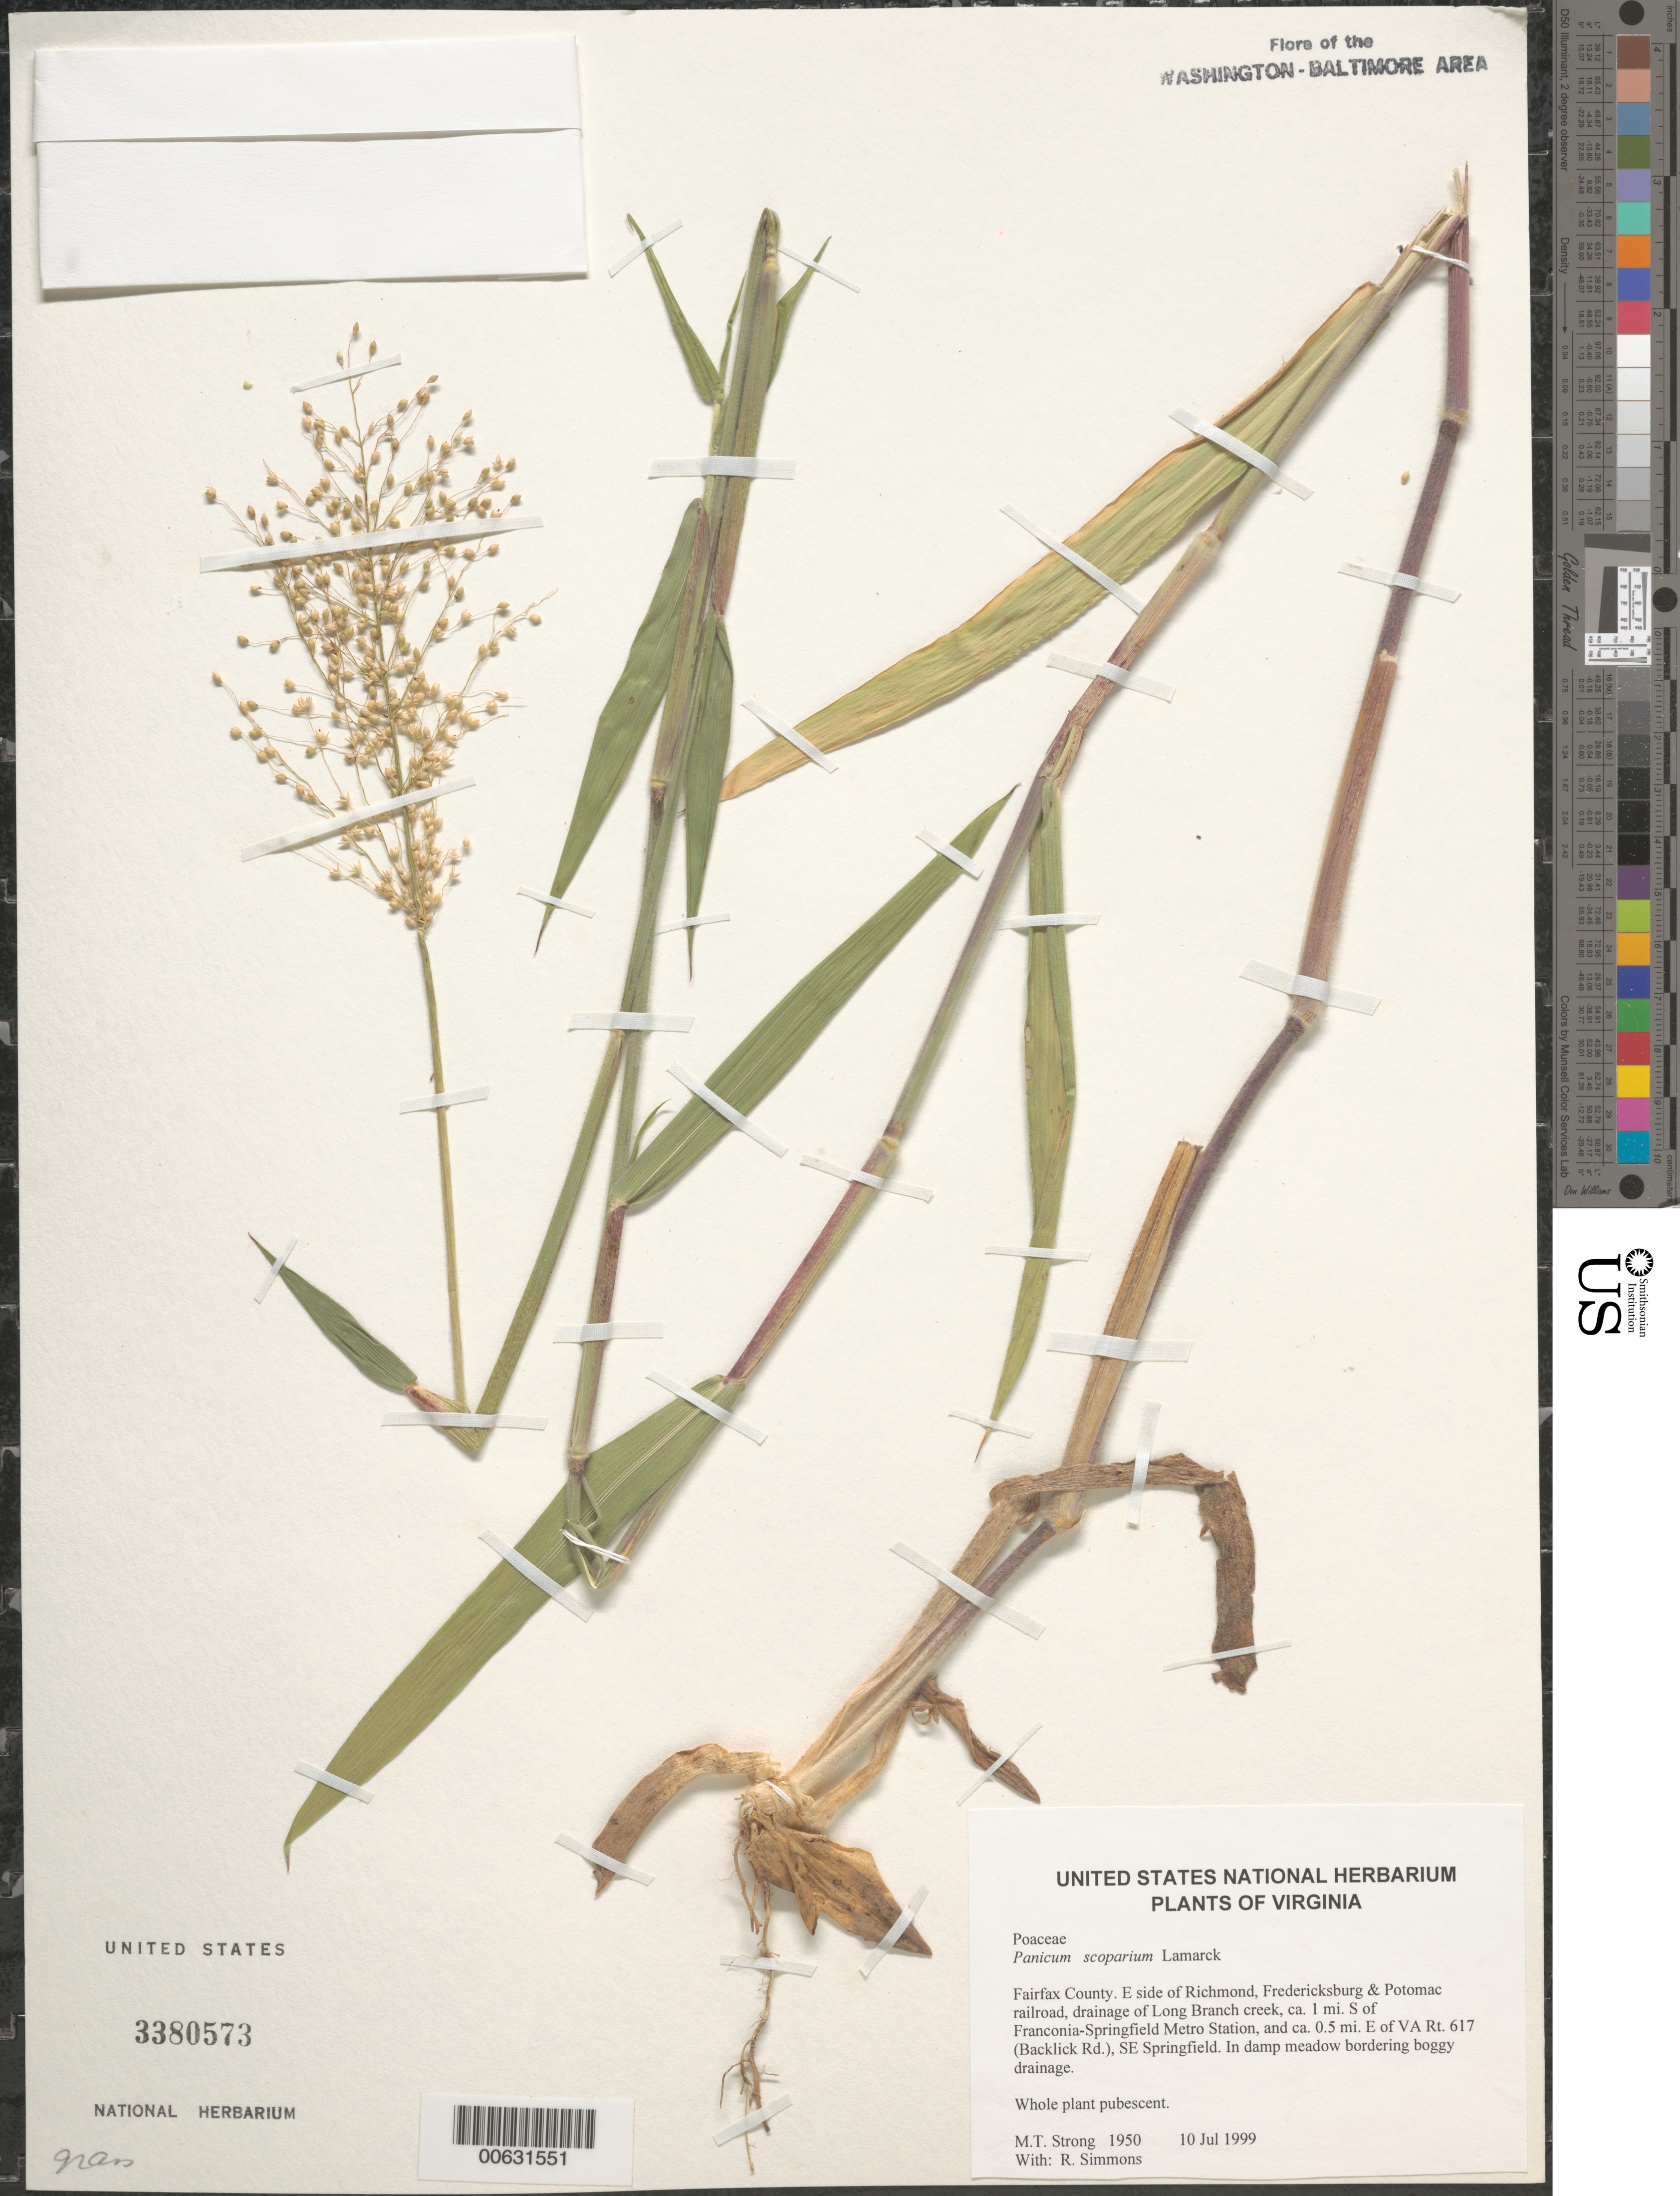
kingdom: Plantae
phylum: Tracheophyta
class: Liliopsida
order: Poales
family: Poaceae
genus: Dichanthelium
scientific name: Dichanthelium scoparium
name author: (Lam.) Gould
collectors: M. T. Strong & R. Simmons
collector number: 1950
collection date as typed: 10 Jul 1999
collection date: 1999-07-10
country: United States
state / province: Virginia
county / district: Fairfax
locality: E side of Richmond, Fredericksburg & Potomac railroad, drainage of Long Branch creek, ca. 1 mi. S of Franconia-Springfield Metro Station, and ca. 0.5 mi. E of VA Rt. 617 (Backlick Rd.), SE Springfield.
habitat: In damp meadow bordering boggy drainage.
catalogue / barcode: US 3380573